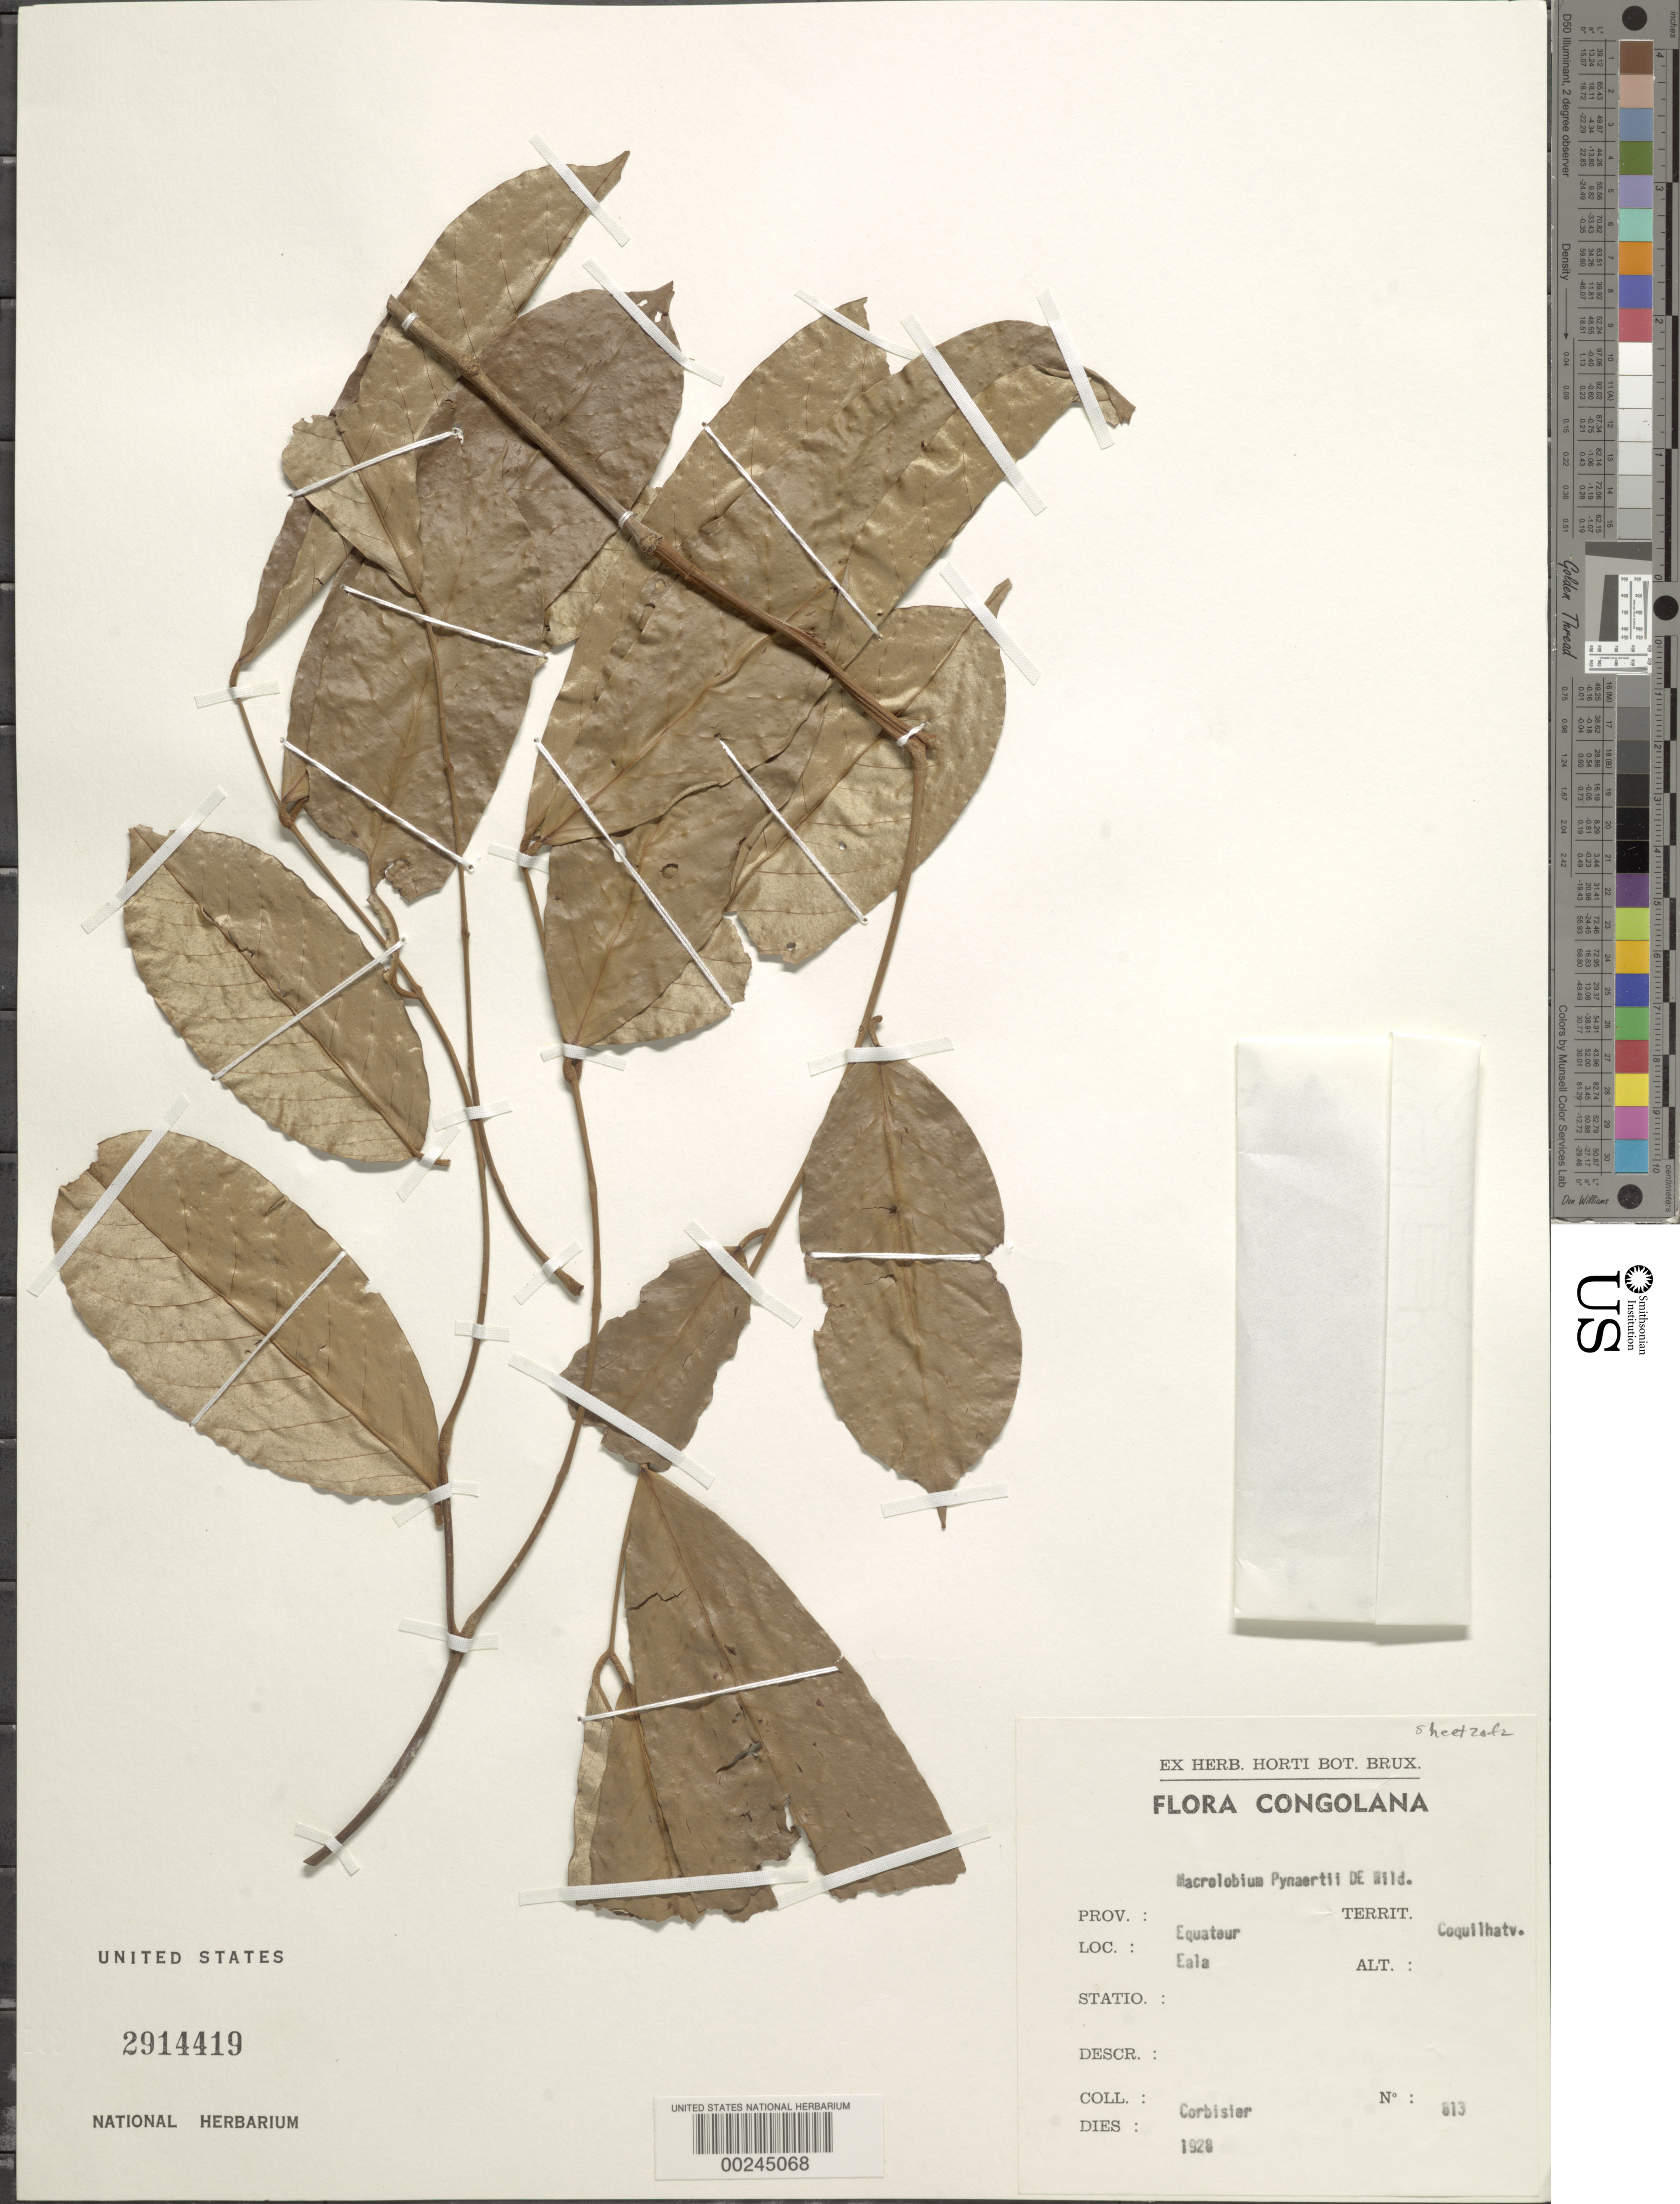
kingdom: Plantae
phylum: Tracheophyta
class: Magnoliopsida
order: Fabales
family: Fabaceae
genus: Anthonotha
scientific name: Anthonotha macrophylla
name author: P. Beauv.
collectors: A. Corbisier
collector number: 813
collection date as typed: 1928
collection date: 1928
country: Congo, Democratic Republic of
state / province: Équateur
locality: Eala; coquilhatv. territ.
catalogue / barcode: US 2914419